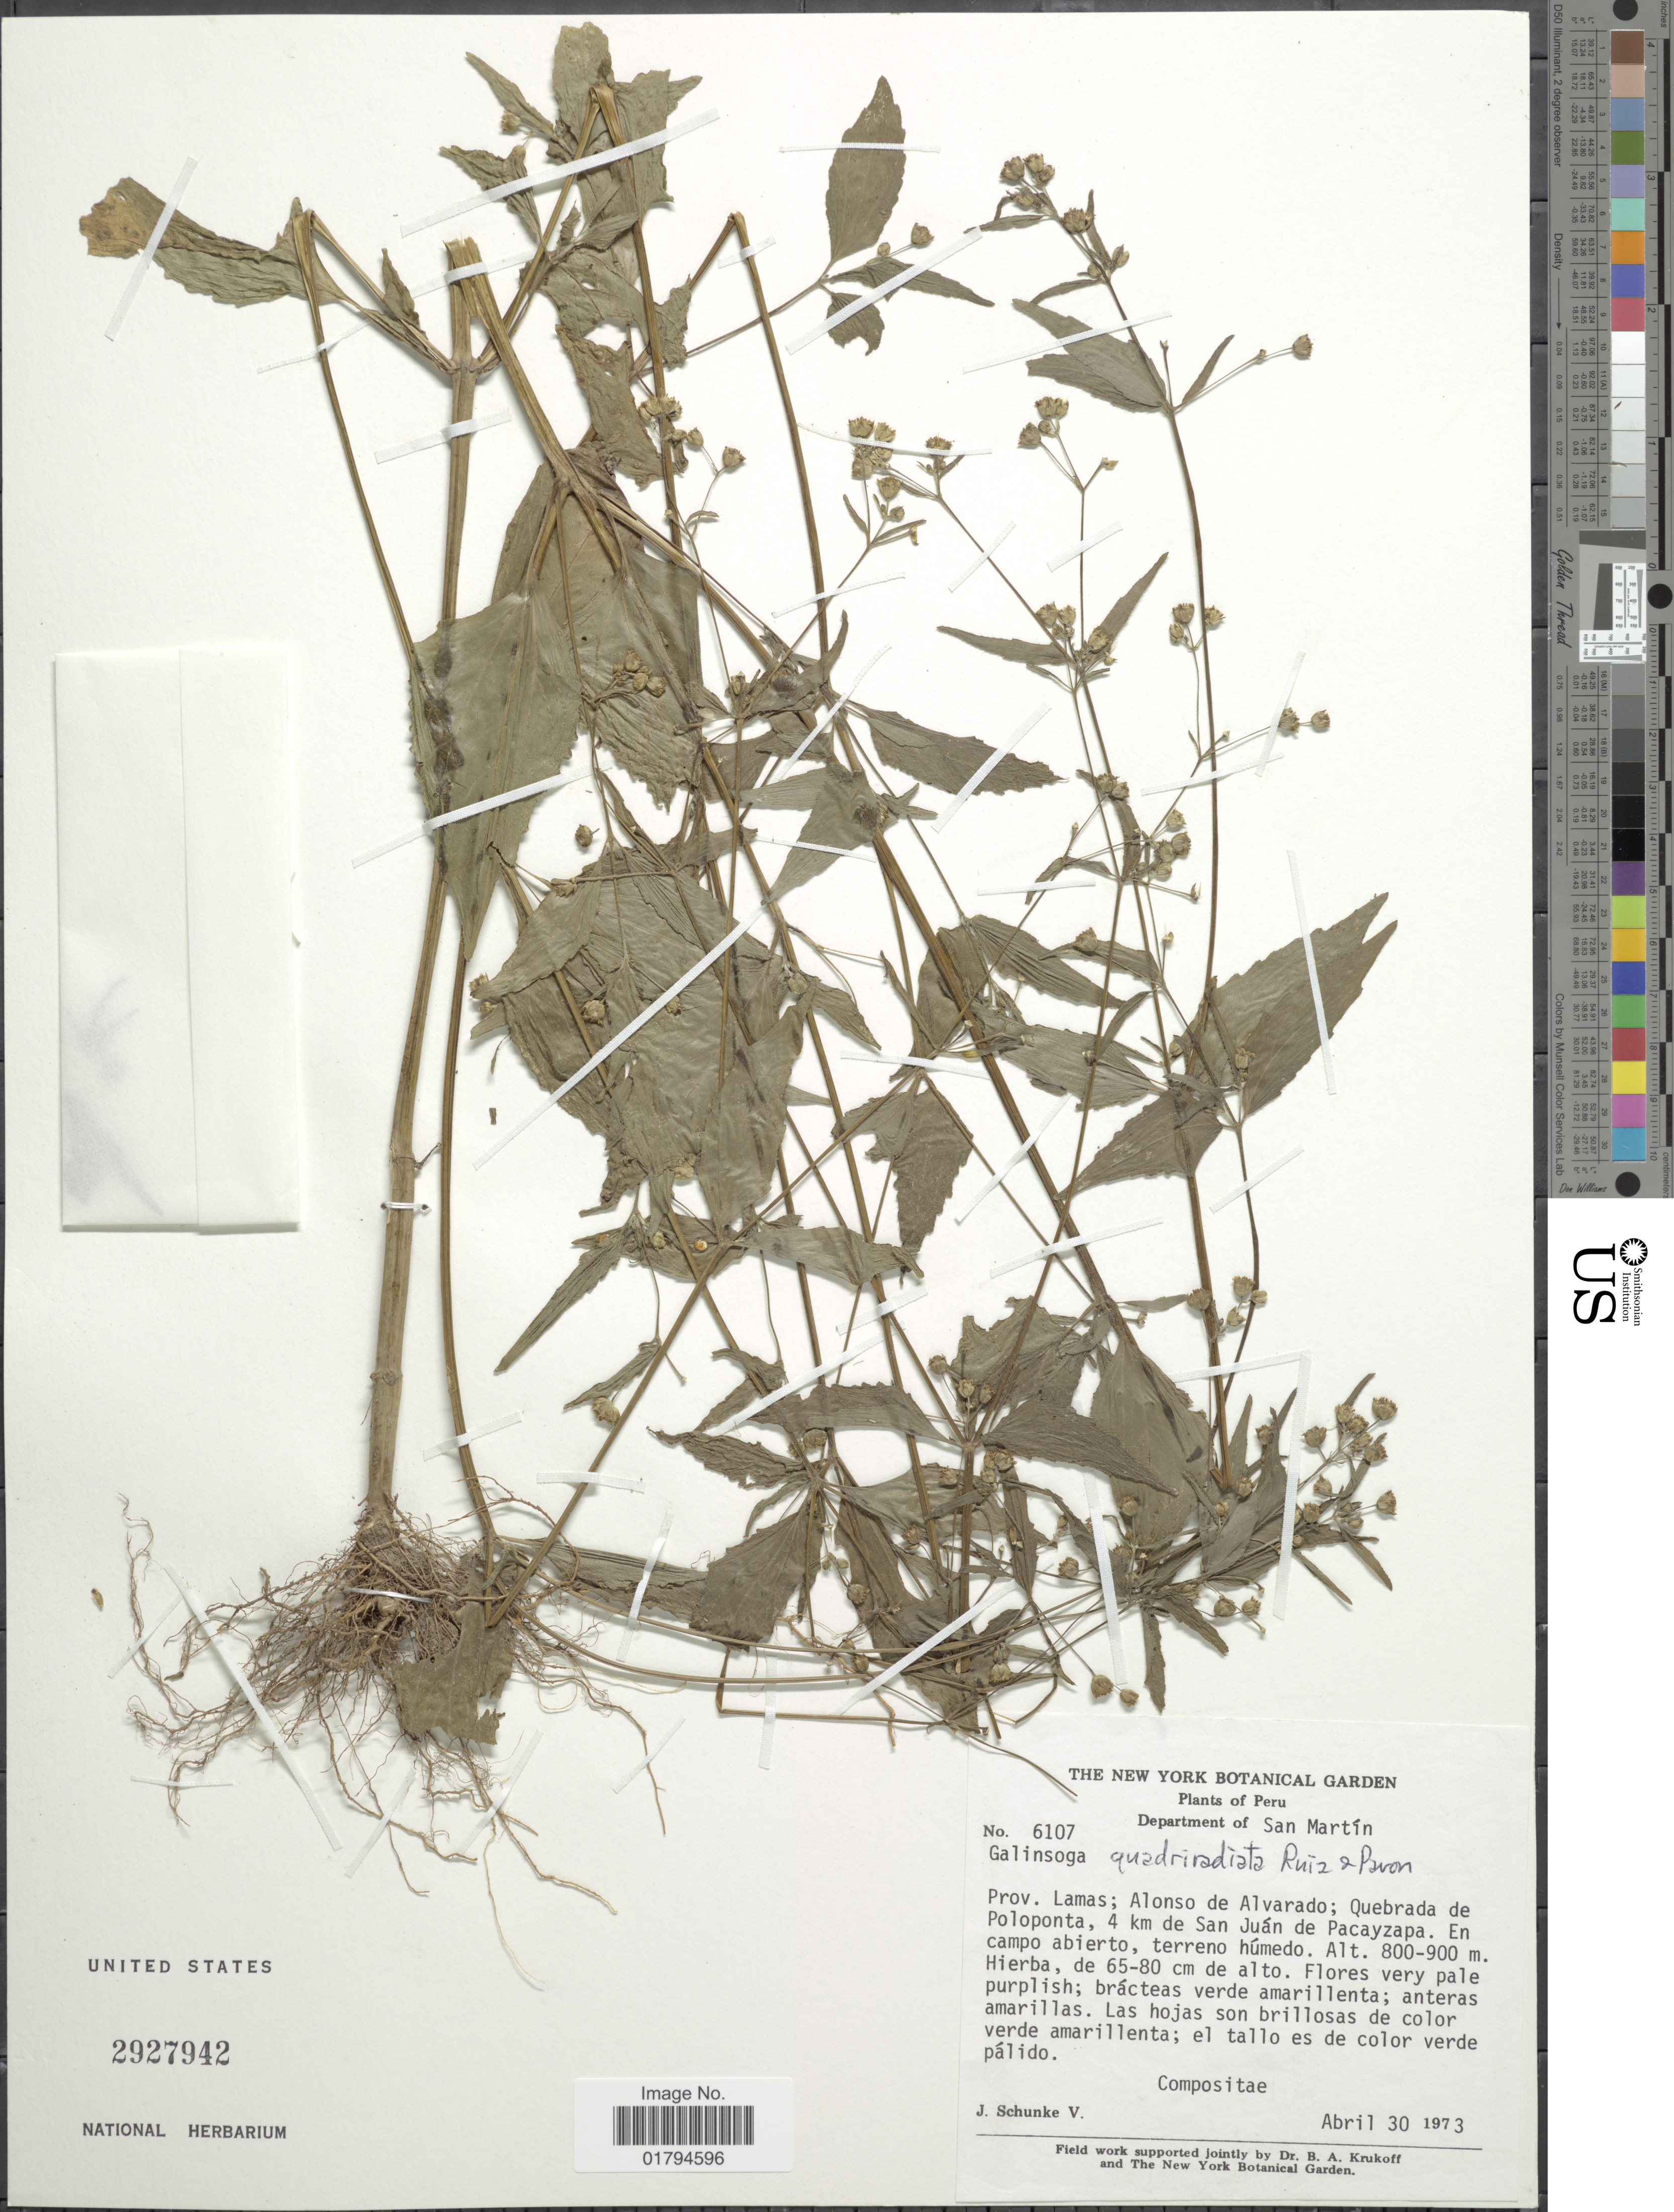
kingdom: Plantae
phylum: Tracheophyta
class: Magnoliopsida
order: Asterales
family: Asteraceae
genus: Galinsoga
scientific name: Galinsoga quadriradiata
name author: Ruiz & Pav.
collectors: J. Schunke Vigo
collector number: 6107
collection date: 1973-04-30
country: Peru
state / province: San Martín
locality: Prov. Lamas; Alonso de Alvarado; Quebrada de Poloponta, 4 km de San Juan de Pacayzapa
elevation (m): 800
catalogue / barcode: US 2927942